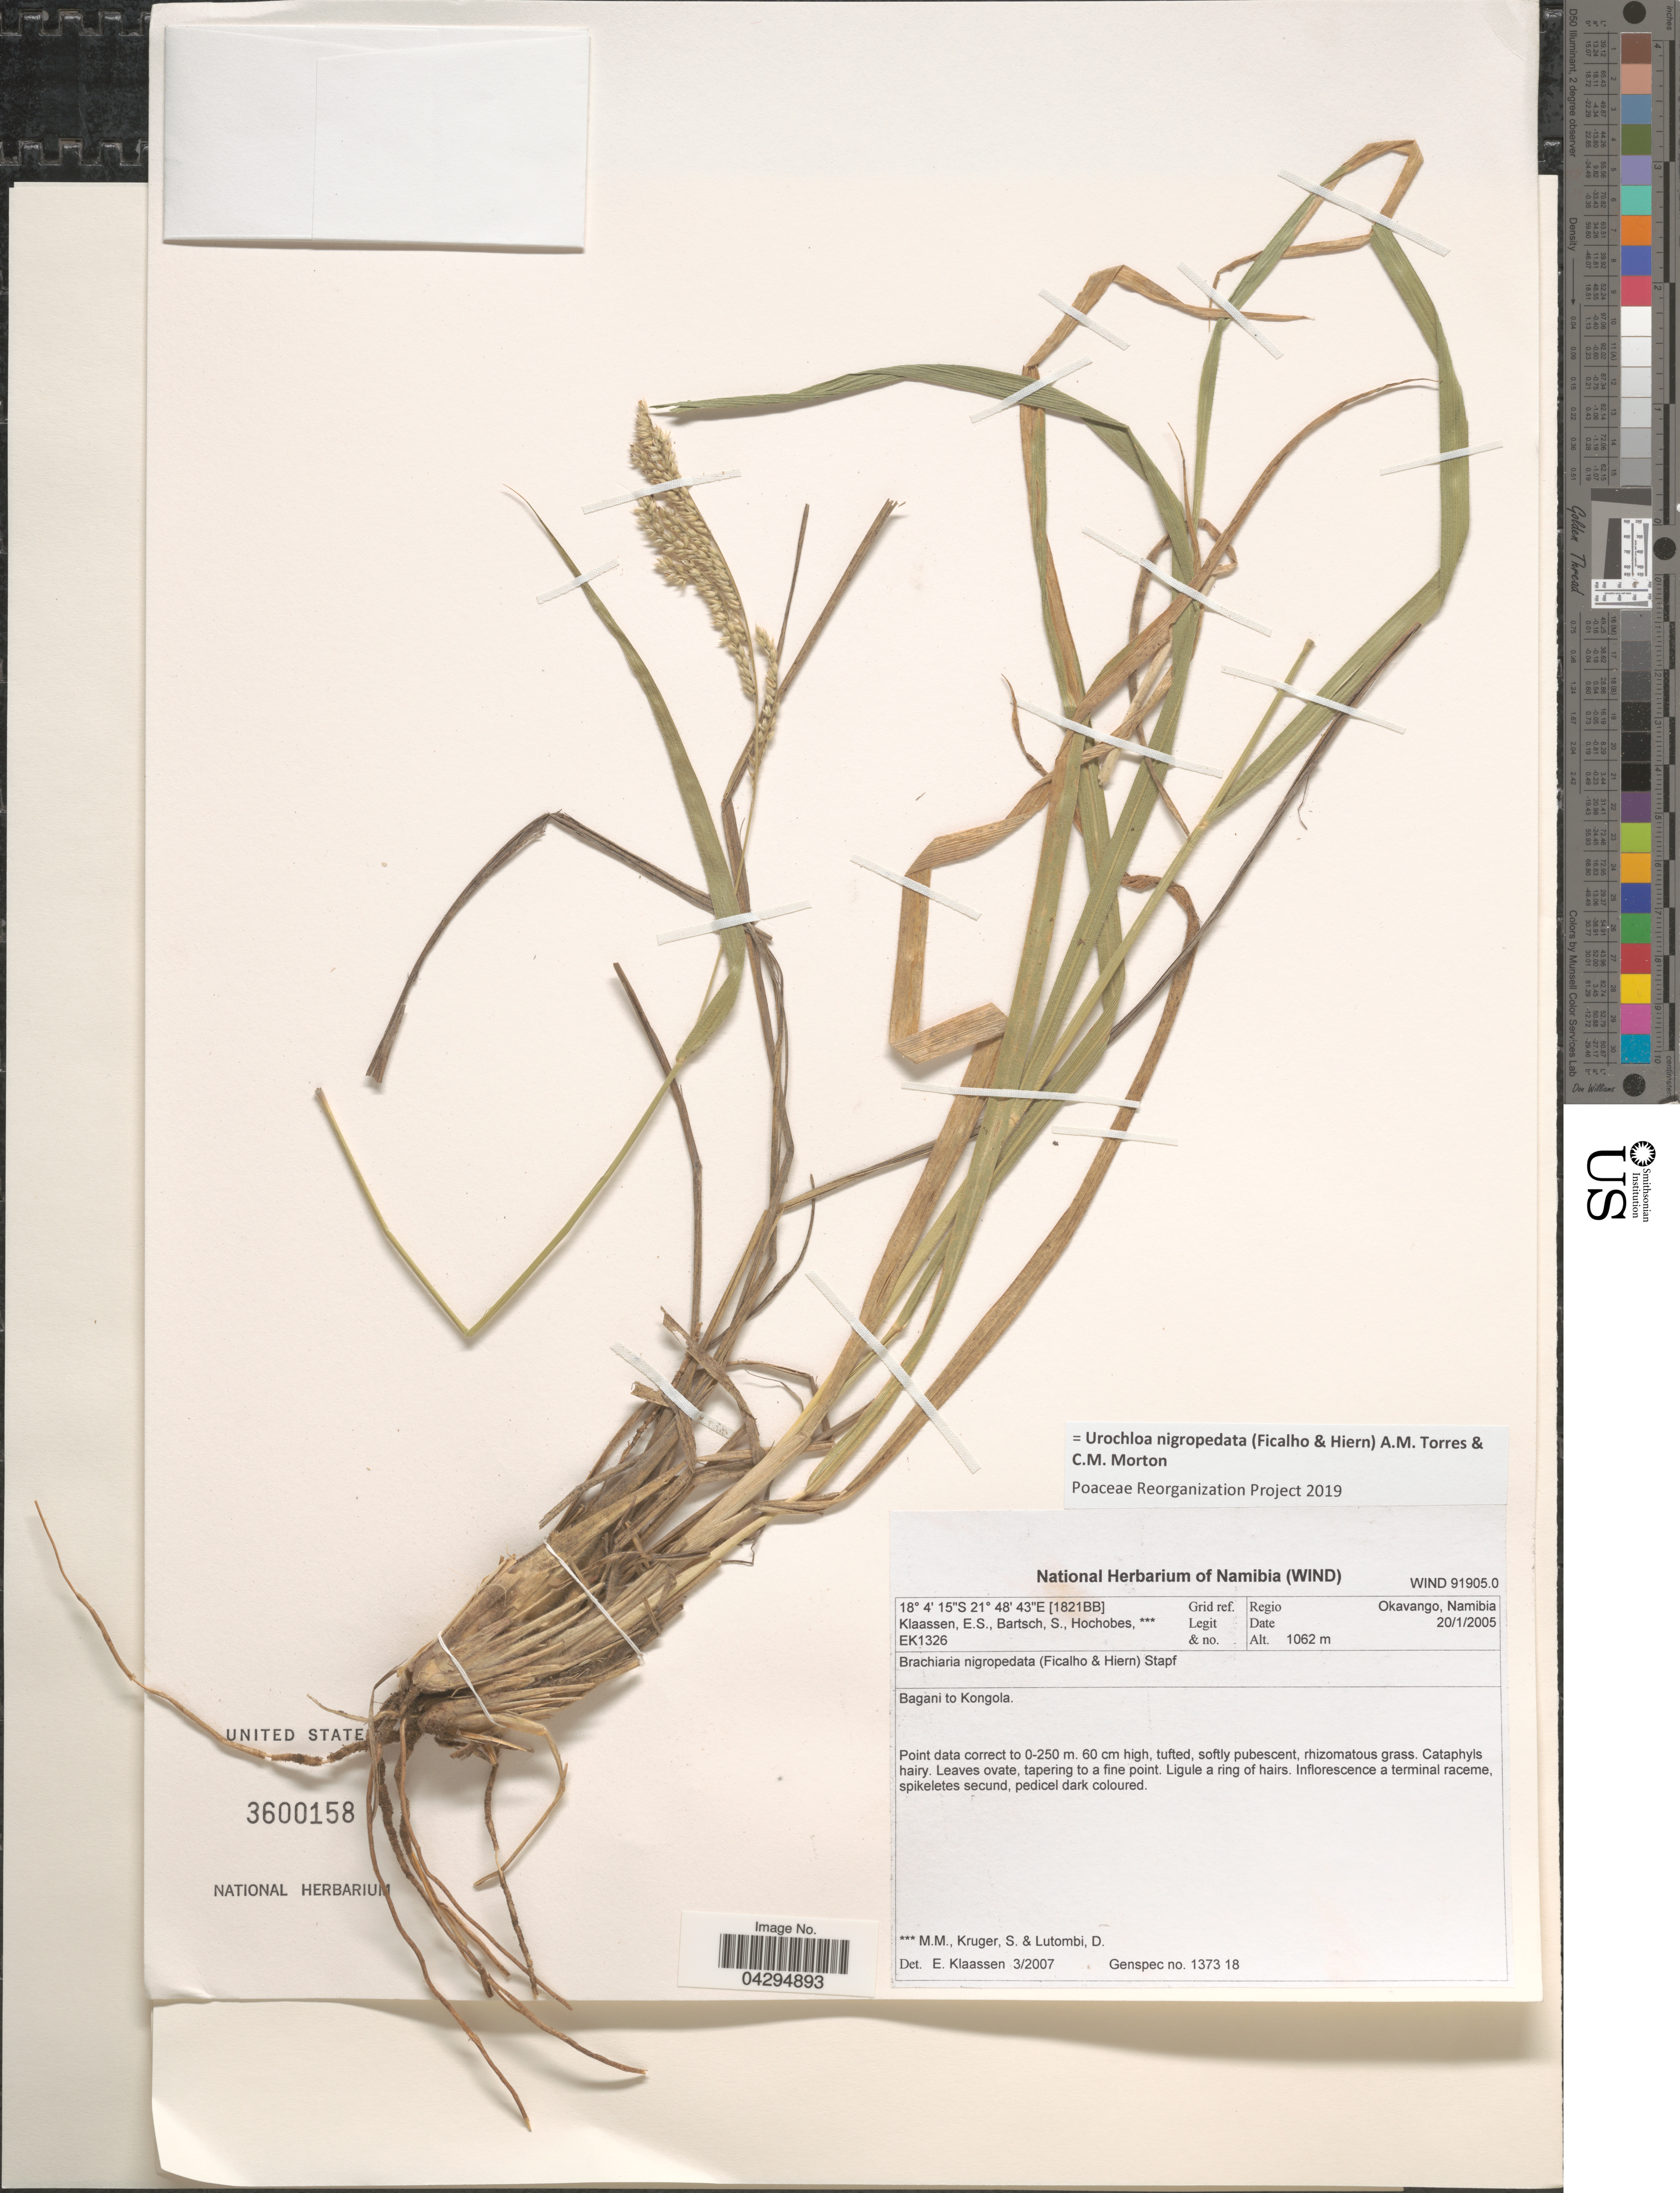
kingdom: Plantae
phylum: Tracheophyta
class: Liliopsida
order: Poales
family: Poaceae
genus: Urochloa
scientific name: Urochloa nigropedata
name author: (Ficalho & Hiern) A.M. Torres & C.M. Morton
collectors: E. S. Klaassen, S. Bartsch, M. Hochobes, S. Kruger & D. Lutombi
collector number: EK1326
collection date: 2005-01-20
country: Namibia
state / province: Kavango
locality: Grid ref. [1821BB]. Regio Okavango. Bagani to Kongola.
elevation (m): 1062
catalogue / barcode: US 3600158